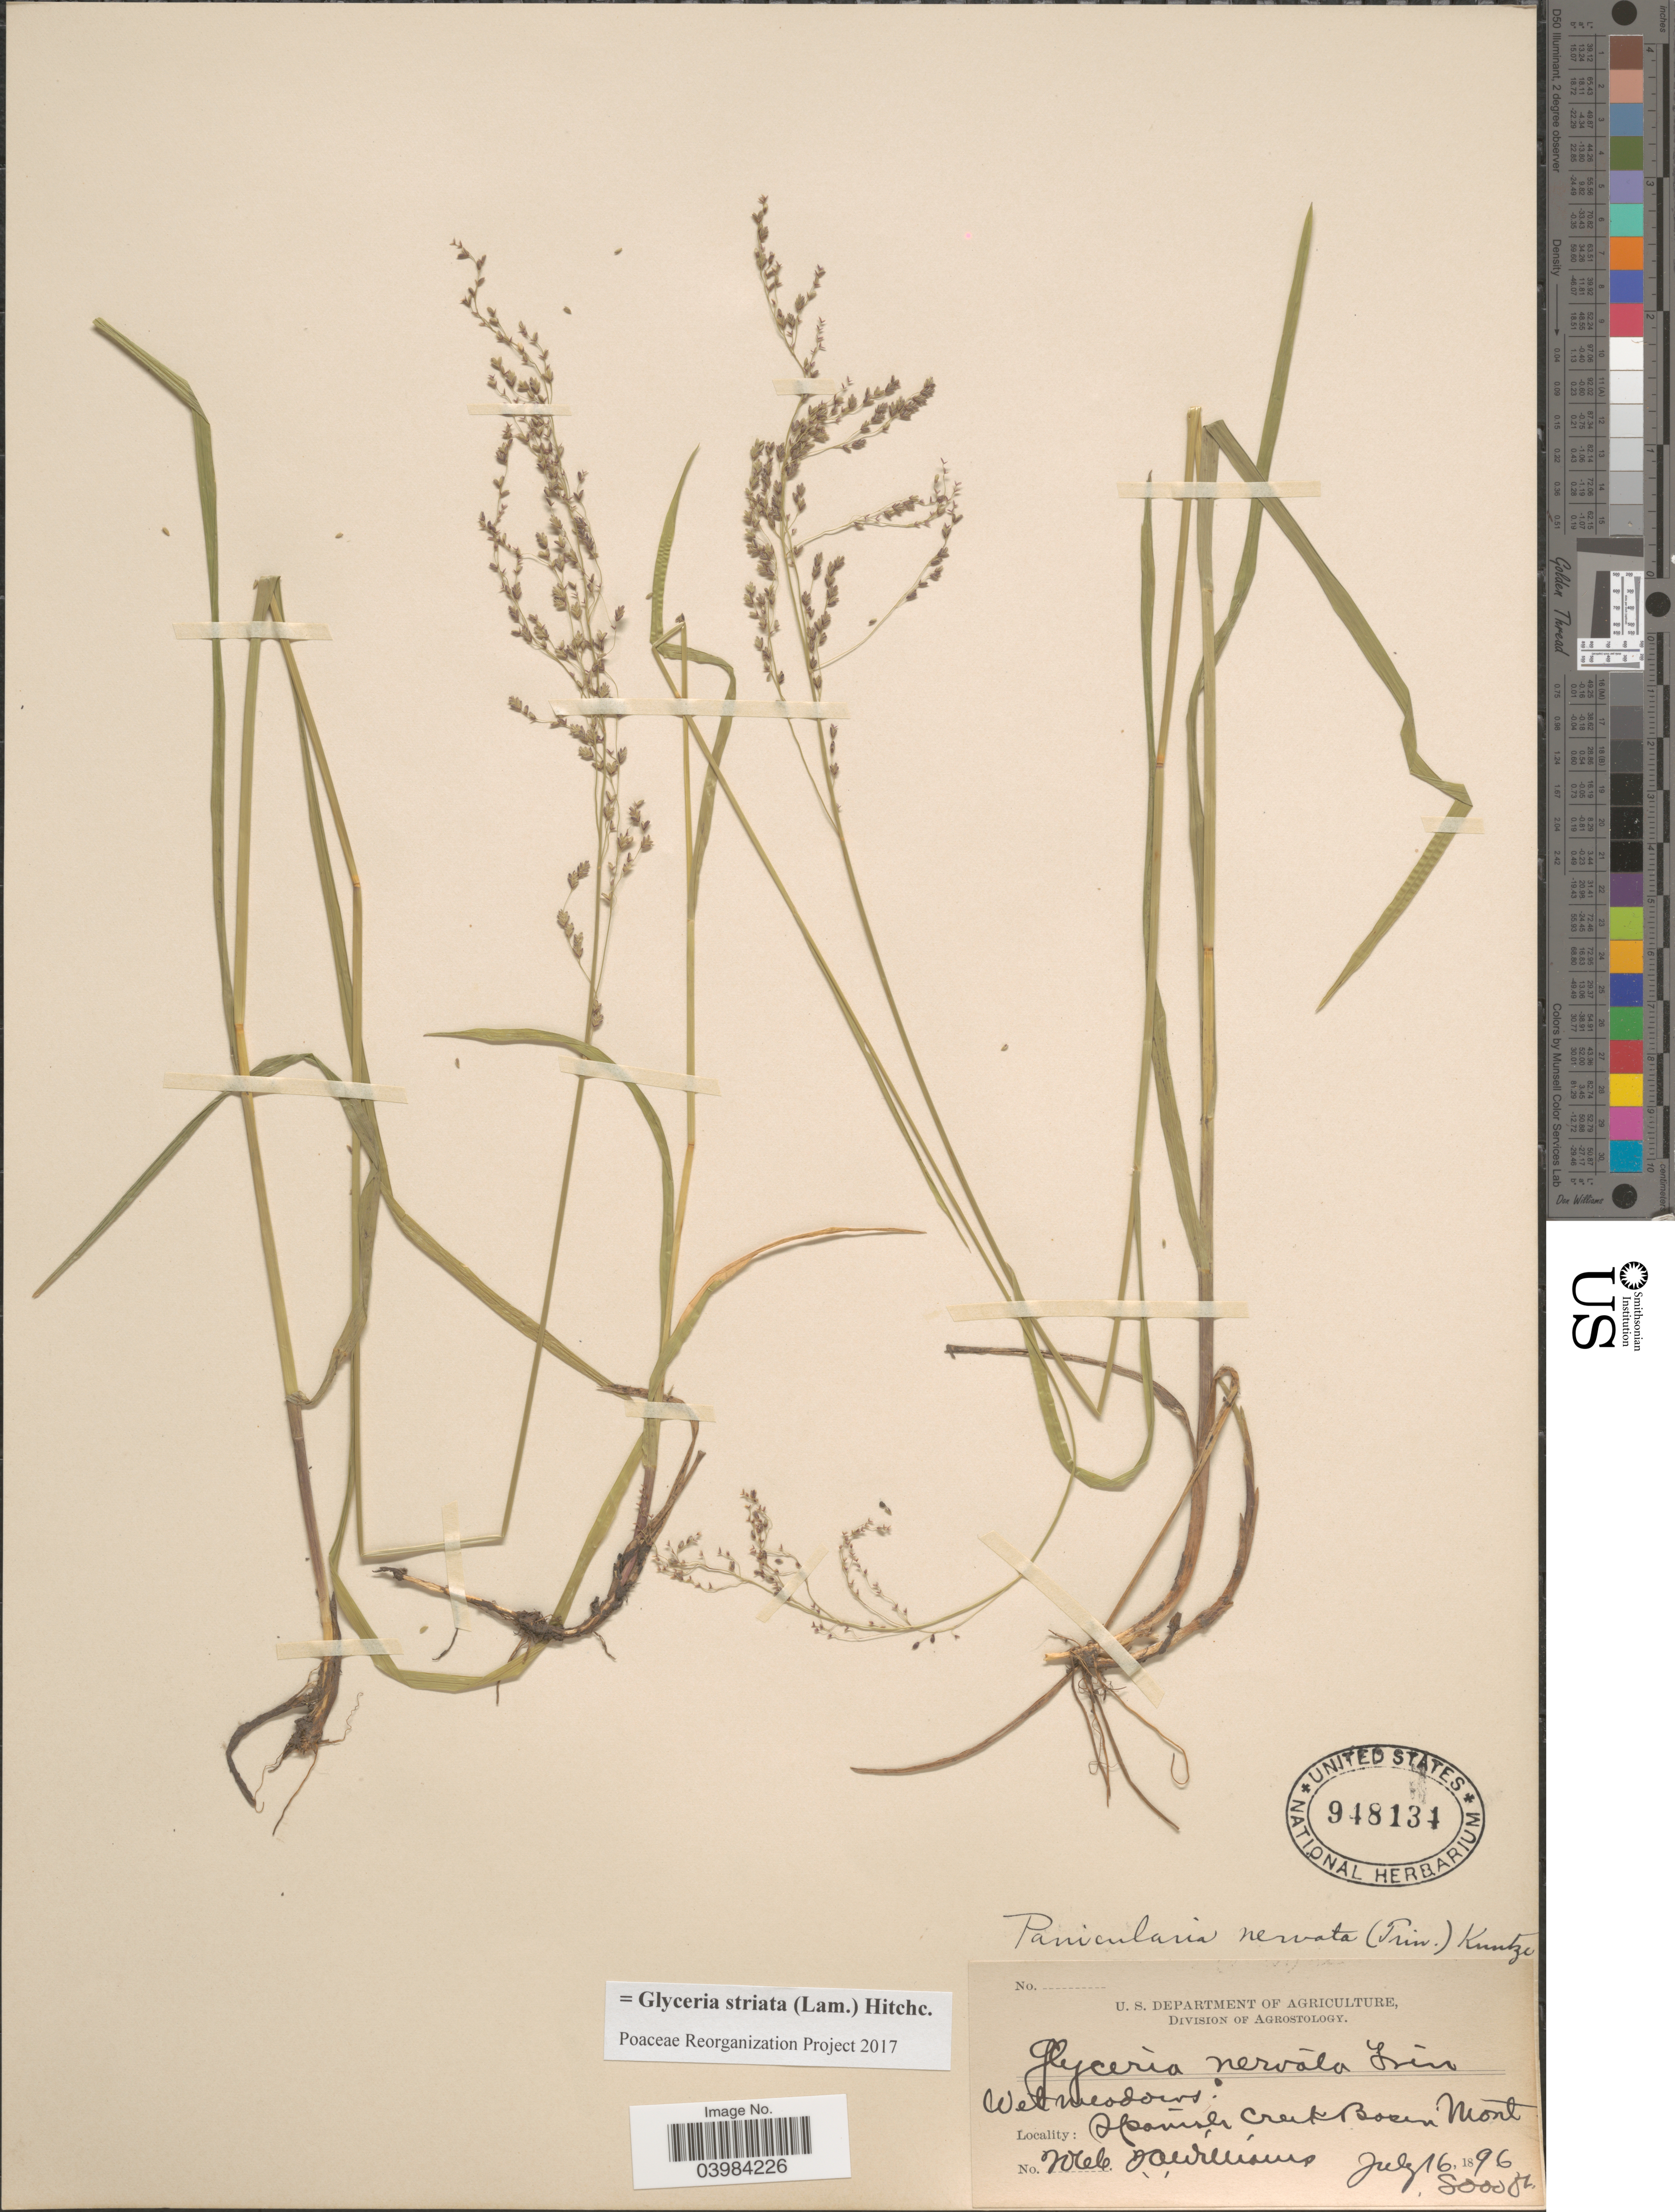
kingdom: Plantae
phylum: Tracheophyta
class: Liliopsida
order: Poales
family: Poaceae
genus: Glyceria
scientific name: Glyceria striata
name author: (Lam.) Hitchc.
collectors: T. A. Williams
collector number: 2066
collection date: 1896-07-16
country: United States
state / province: Montana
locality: Spanish Creek Basin.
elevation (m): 2438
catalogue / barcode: US 948134